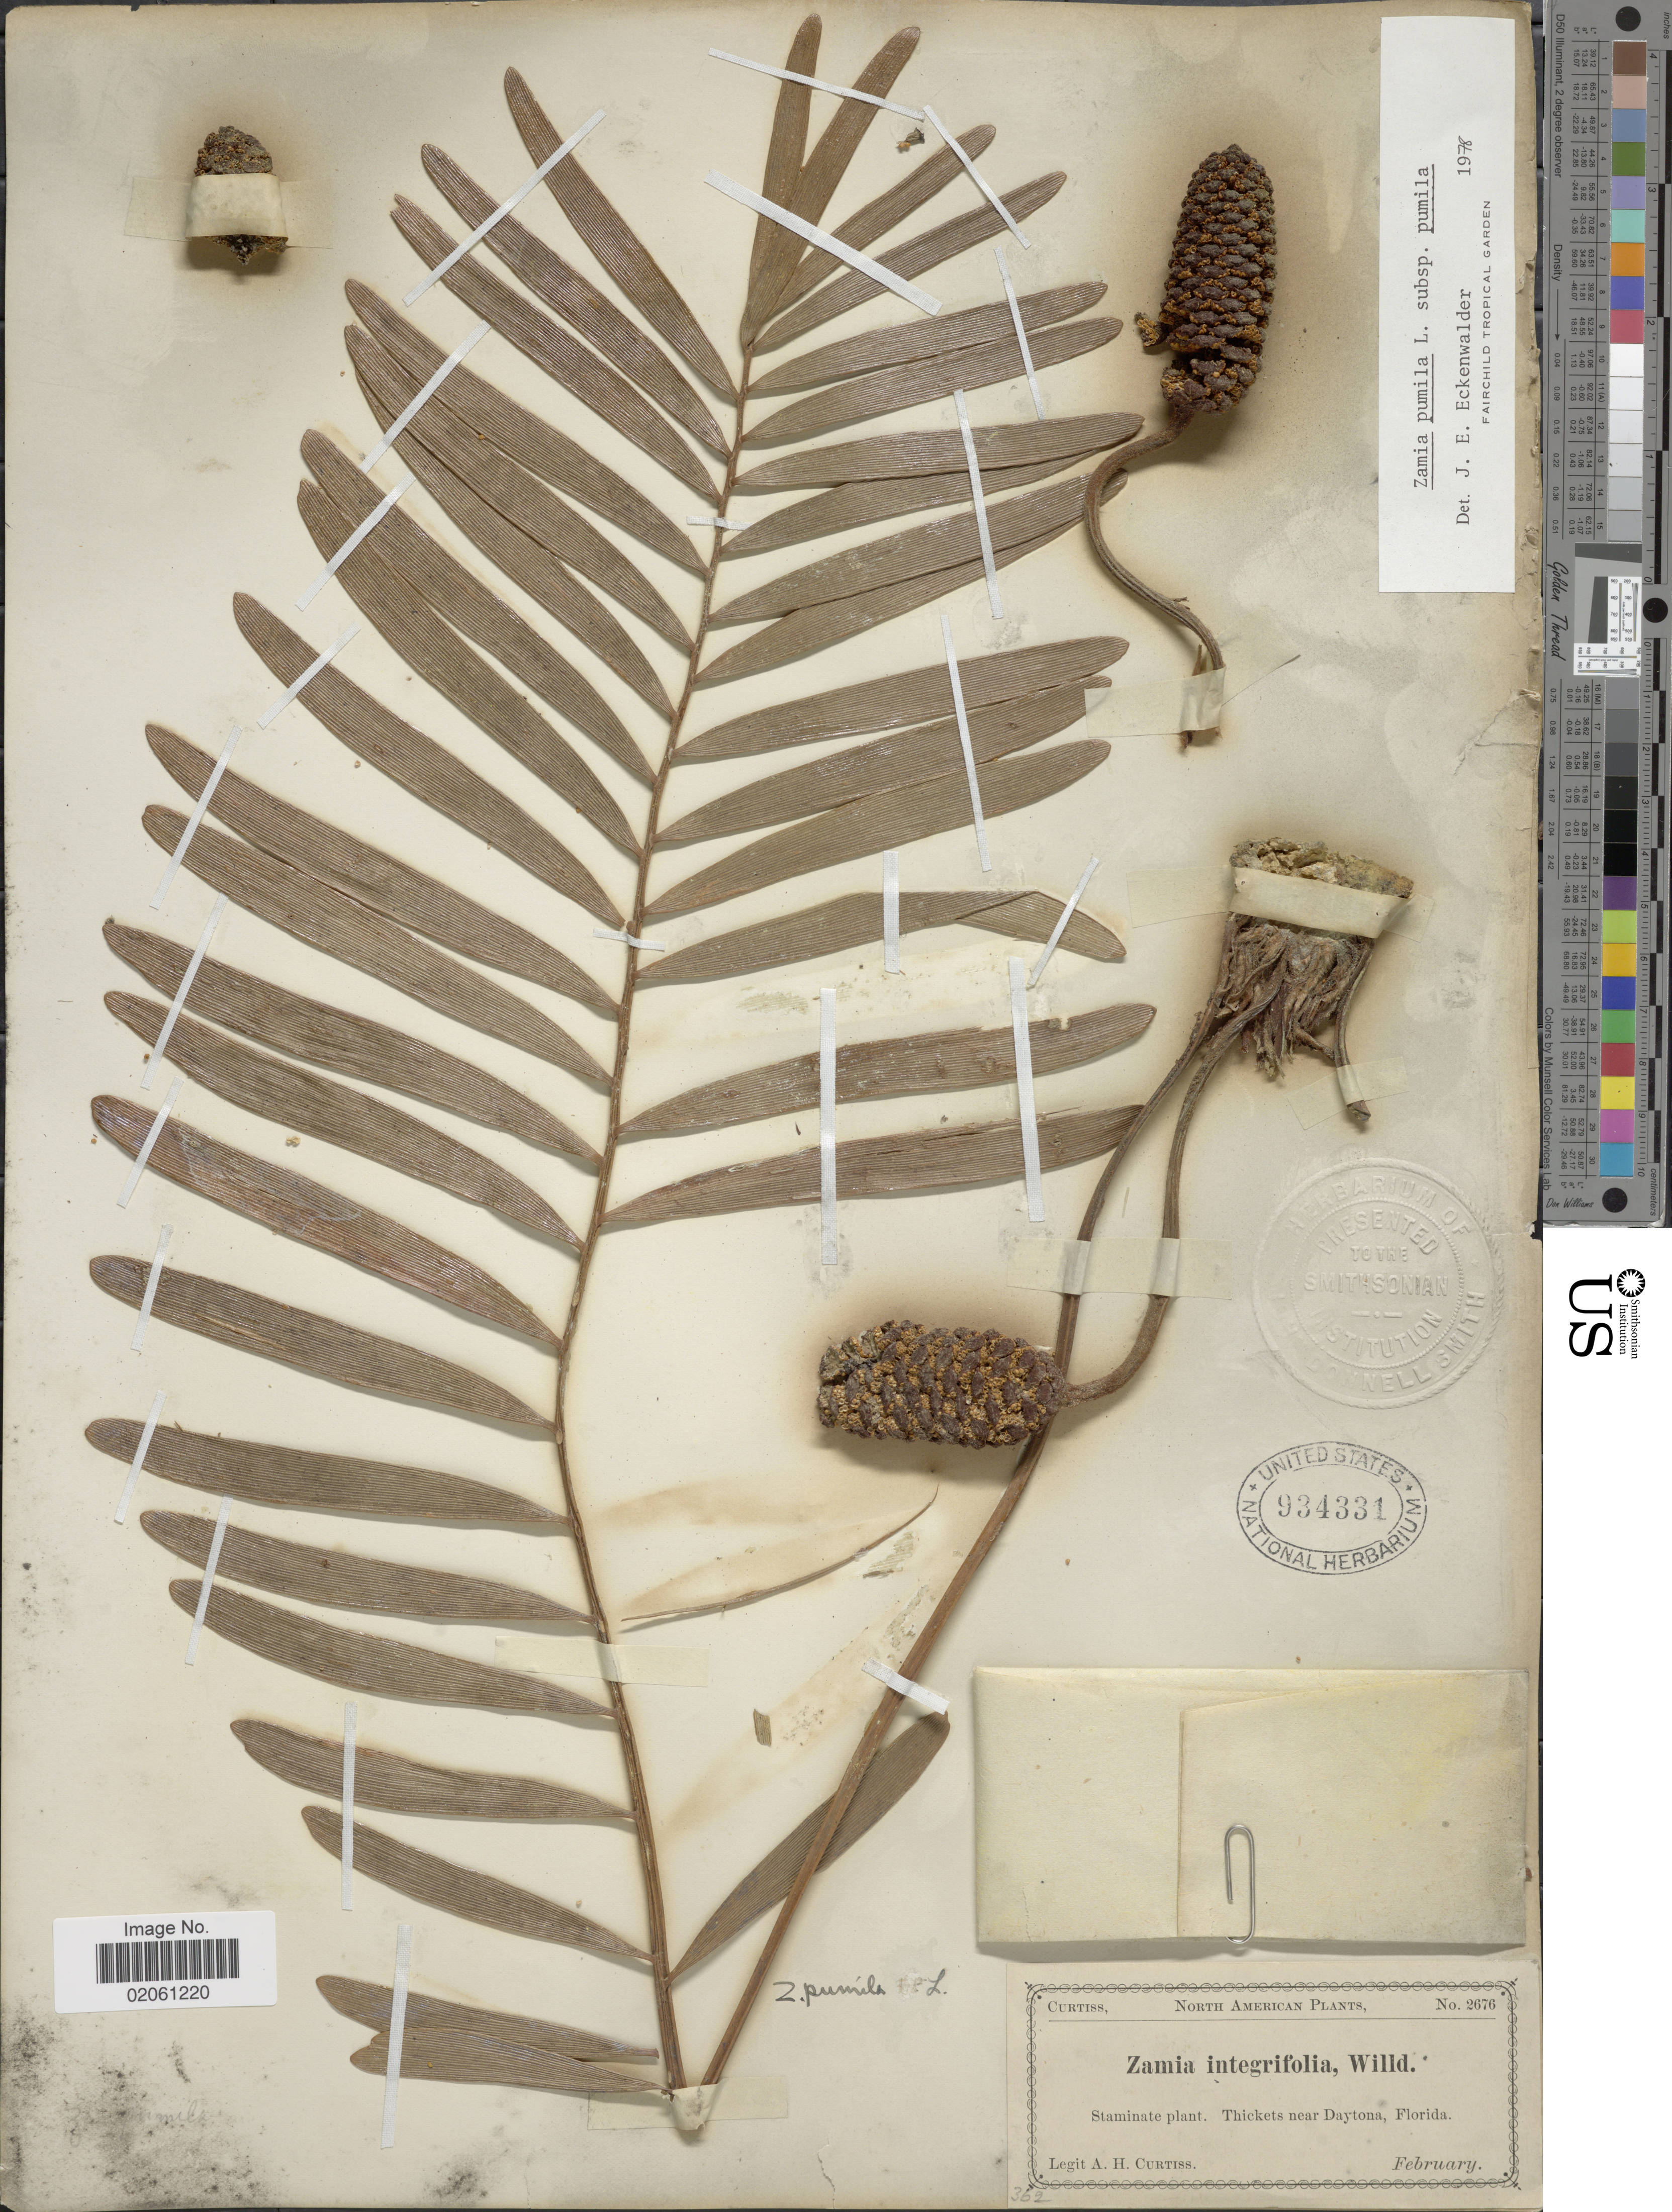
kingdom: Plantae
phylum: Tracheophyta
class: Cycadopsida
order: Cycadales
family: Zamiaceae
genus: Zamia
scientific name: Zamia pumila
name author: L.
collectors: A. H. Curtiss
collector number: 2676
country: United States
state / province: Florida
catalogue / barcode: US 934331